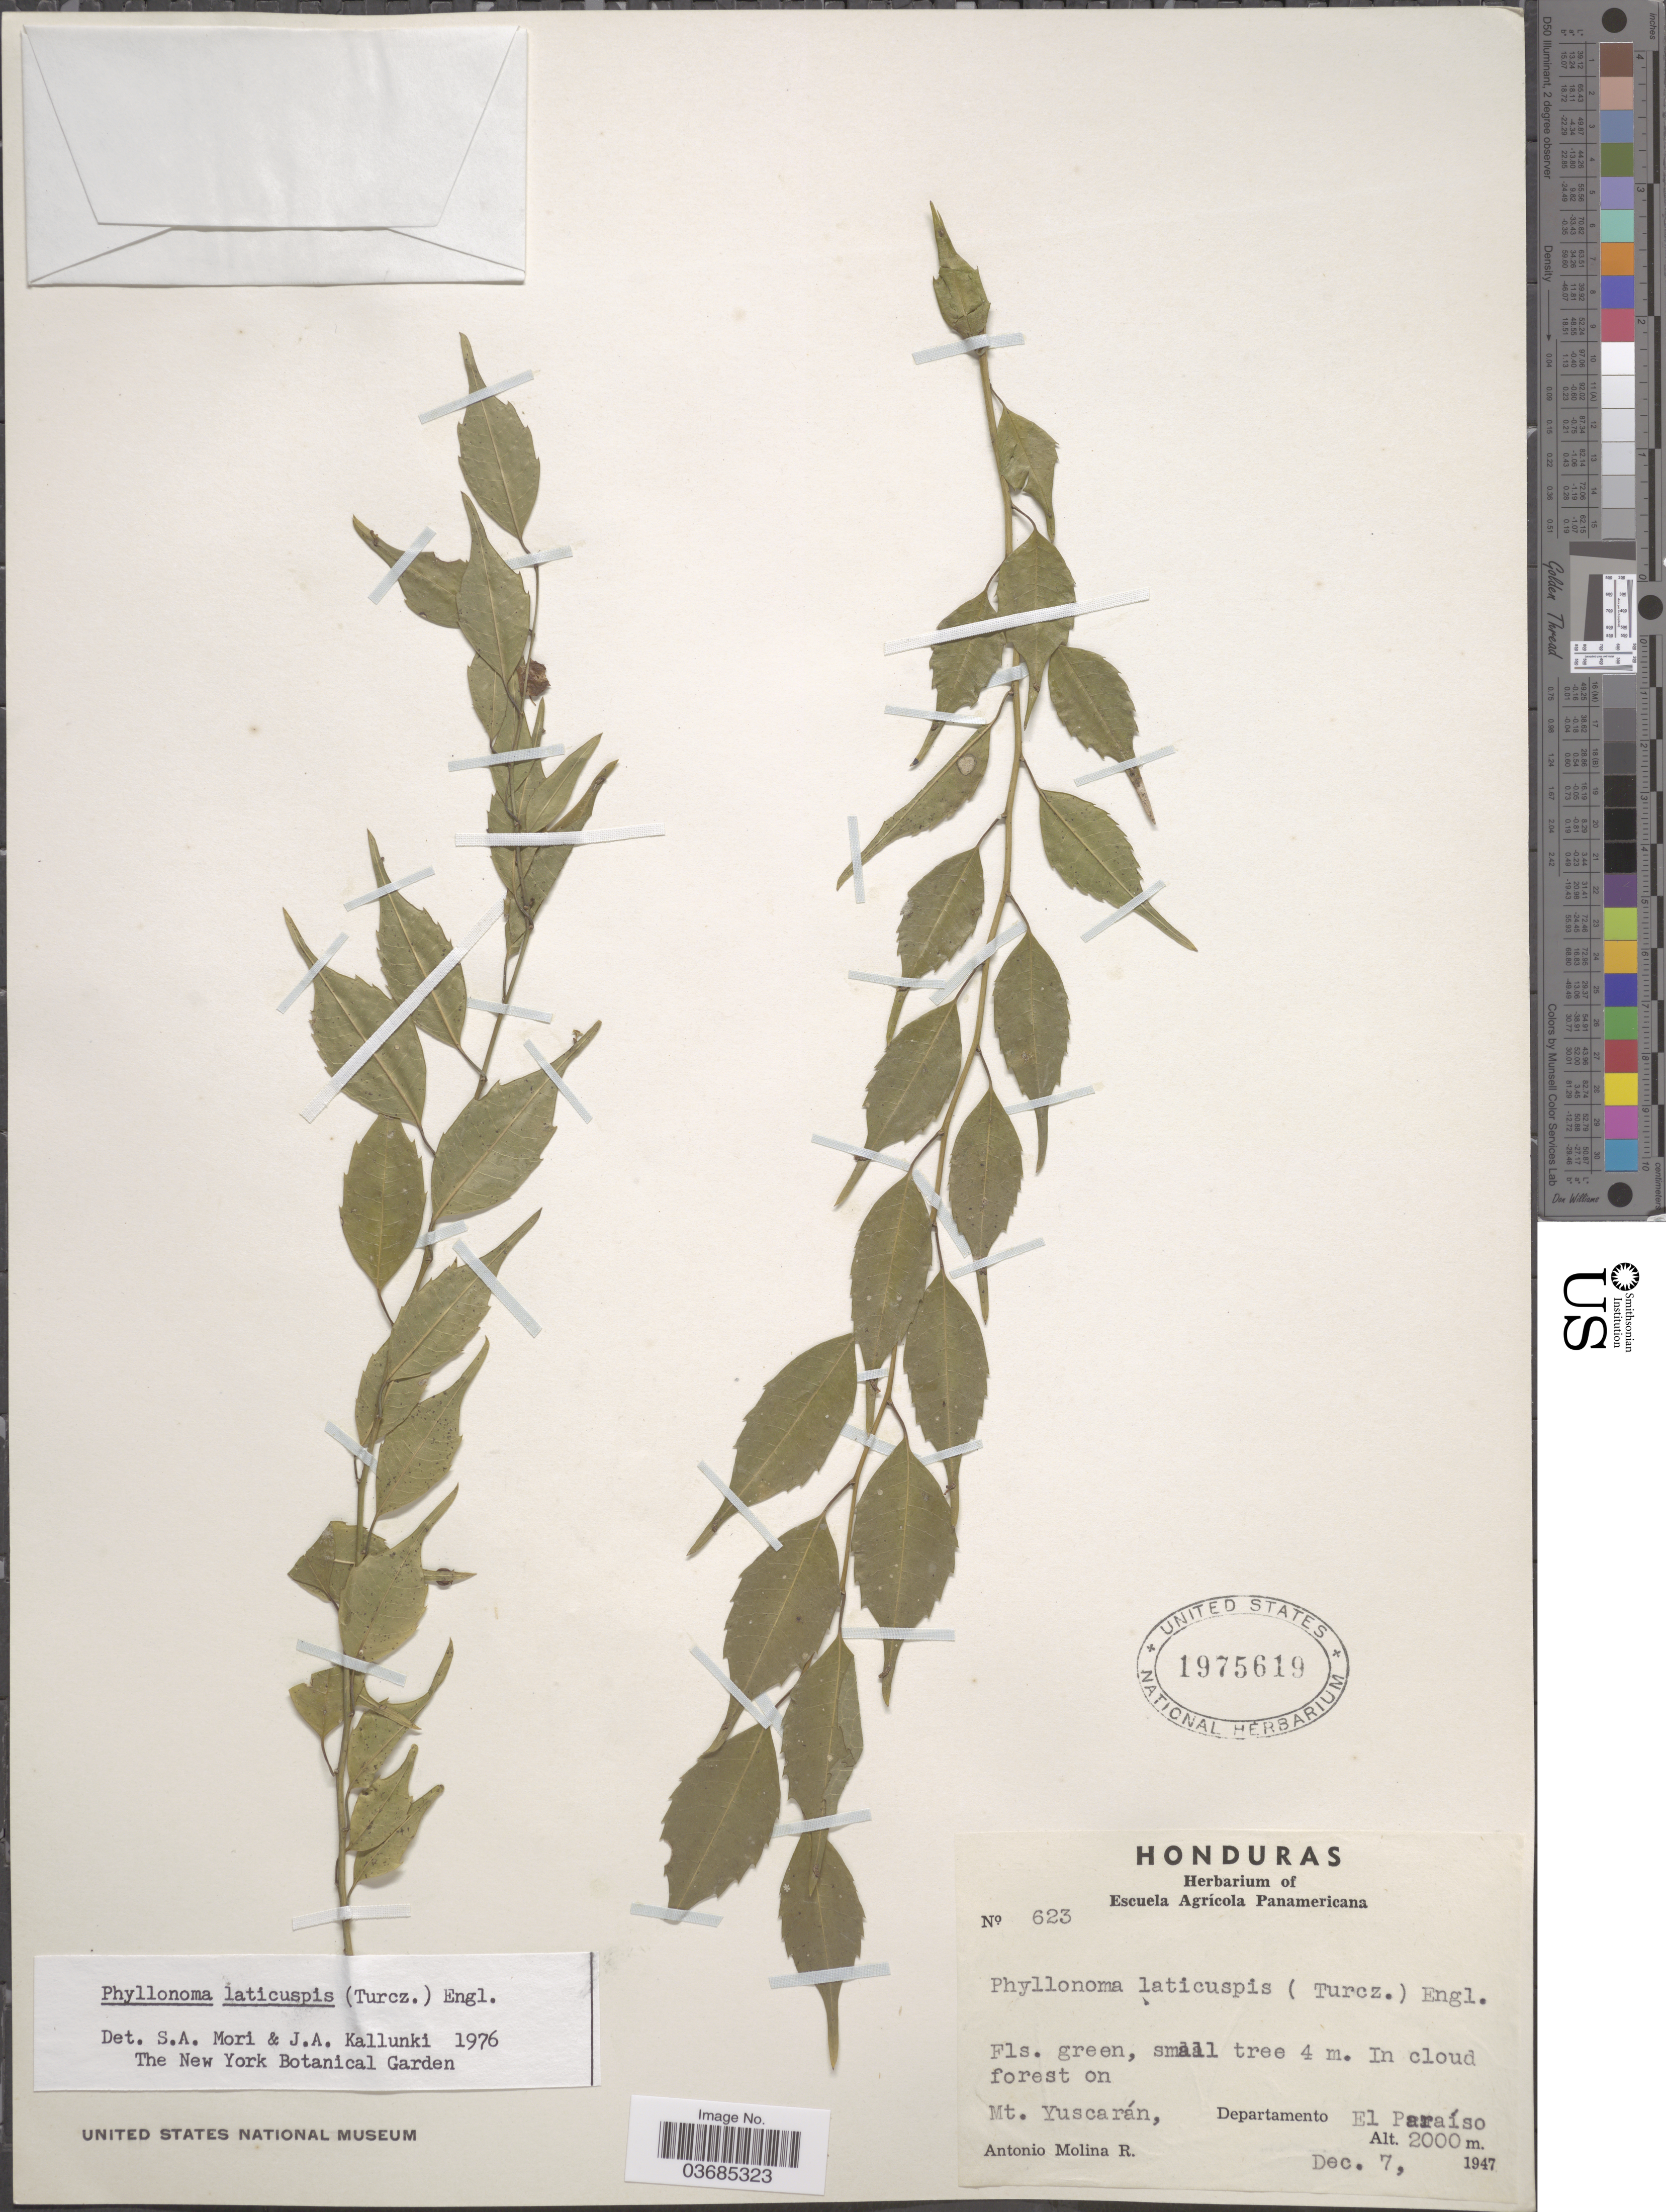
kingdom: Plantae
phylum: Tracheophyta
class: Magnoliopsida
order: Aquifoliales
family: Phyllonomaceae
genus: Phyllonoma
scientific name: Phyllonoma laticuspis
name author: (Turcz.) Engl.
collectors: A. Molina R.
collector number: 623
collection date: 1947-12-07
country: Honduras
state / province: El Paraiso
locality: In cloud forest on Mt. Yuscarán, Departamento El Paraíso.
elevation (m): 2000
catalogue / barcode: US 1975619